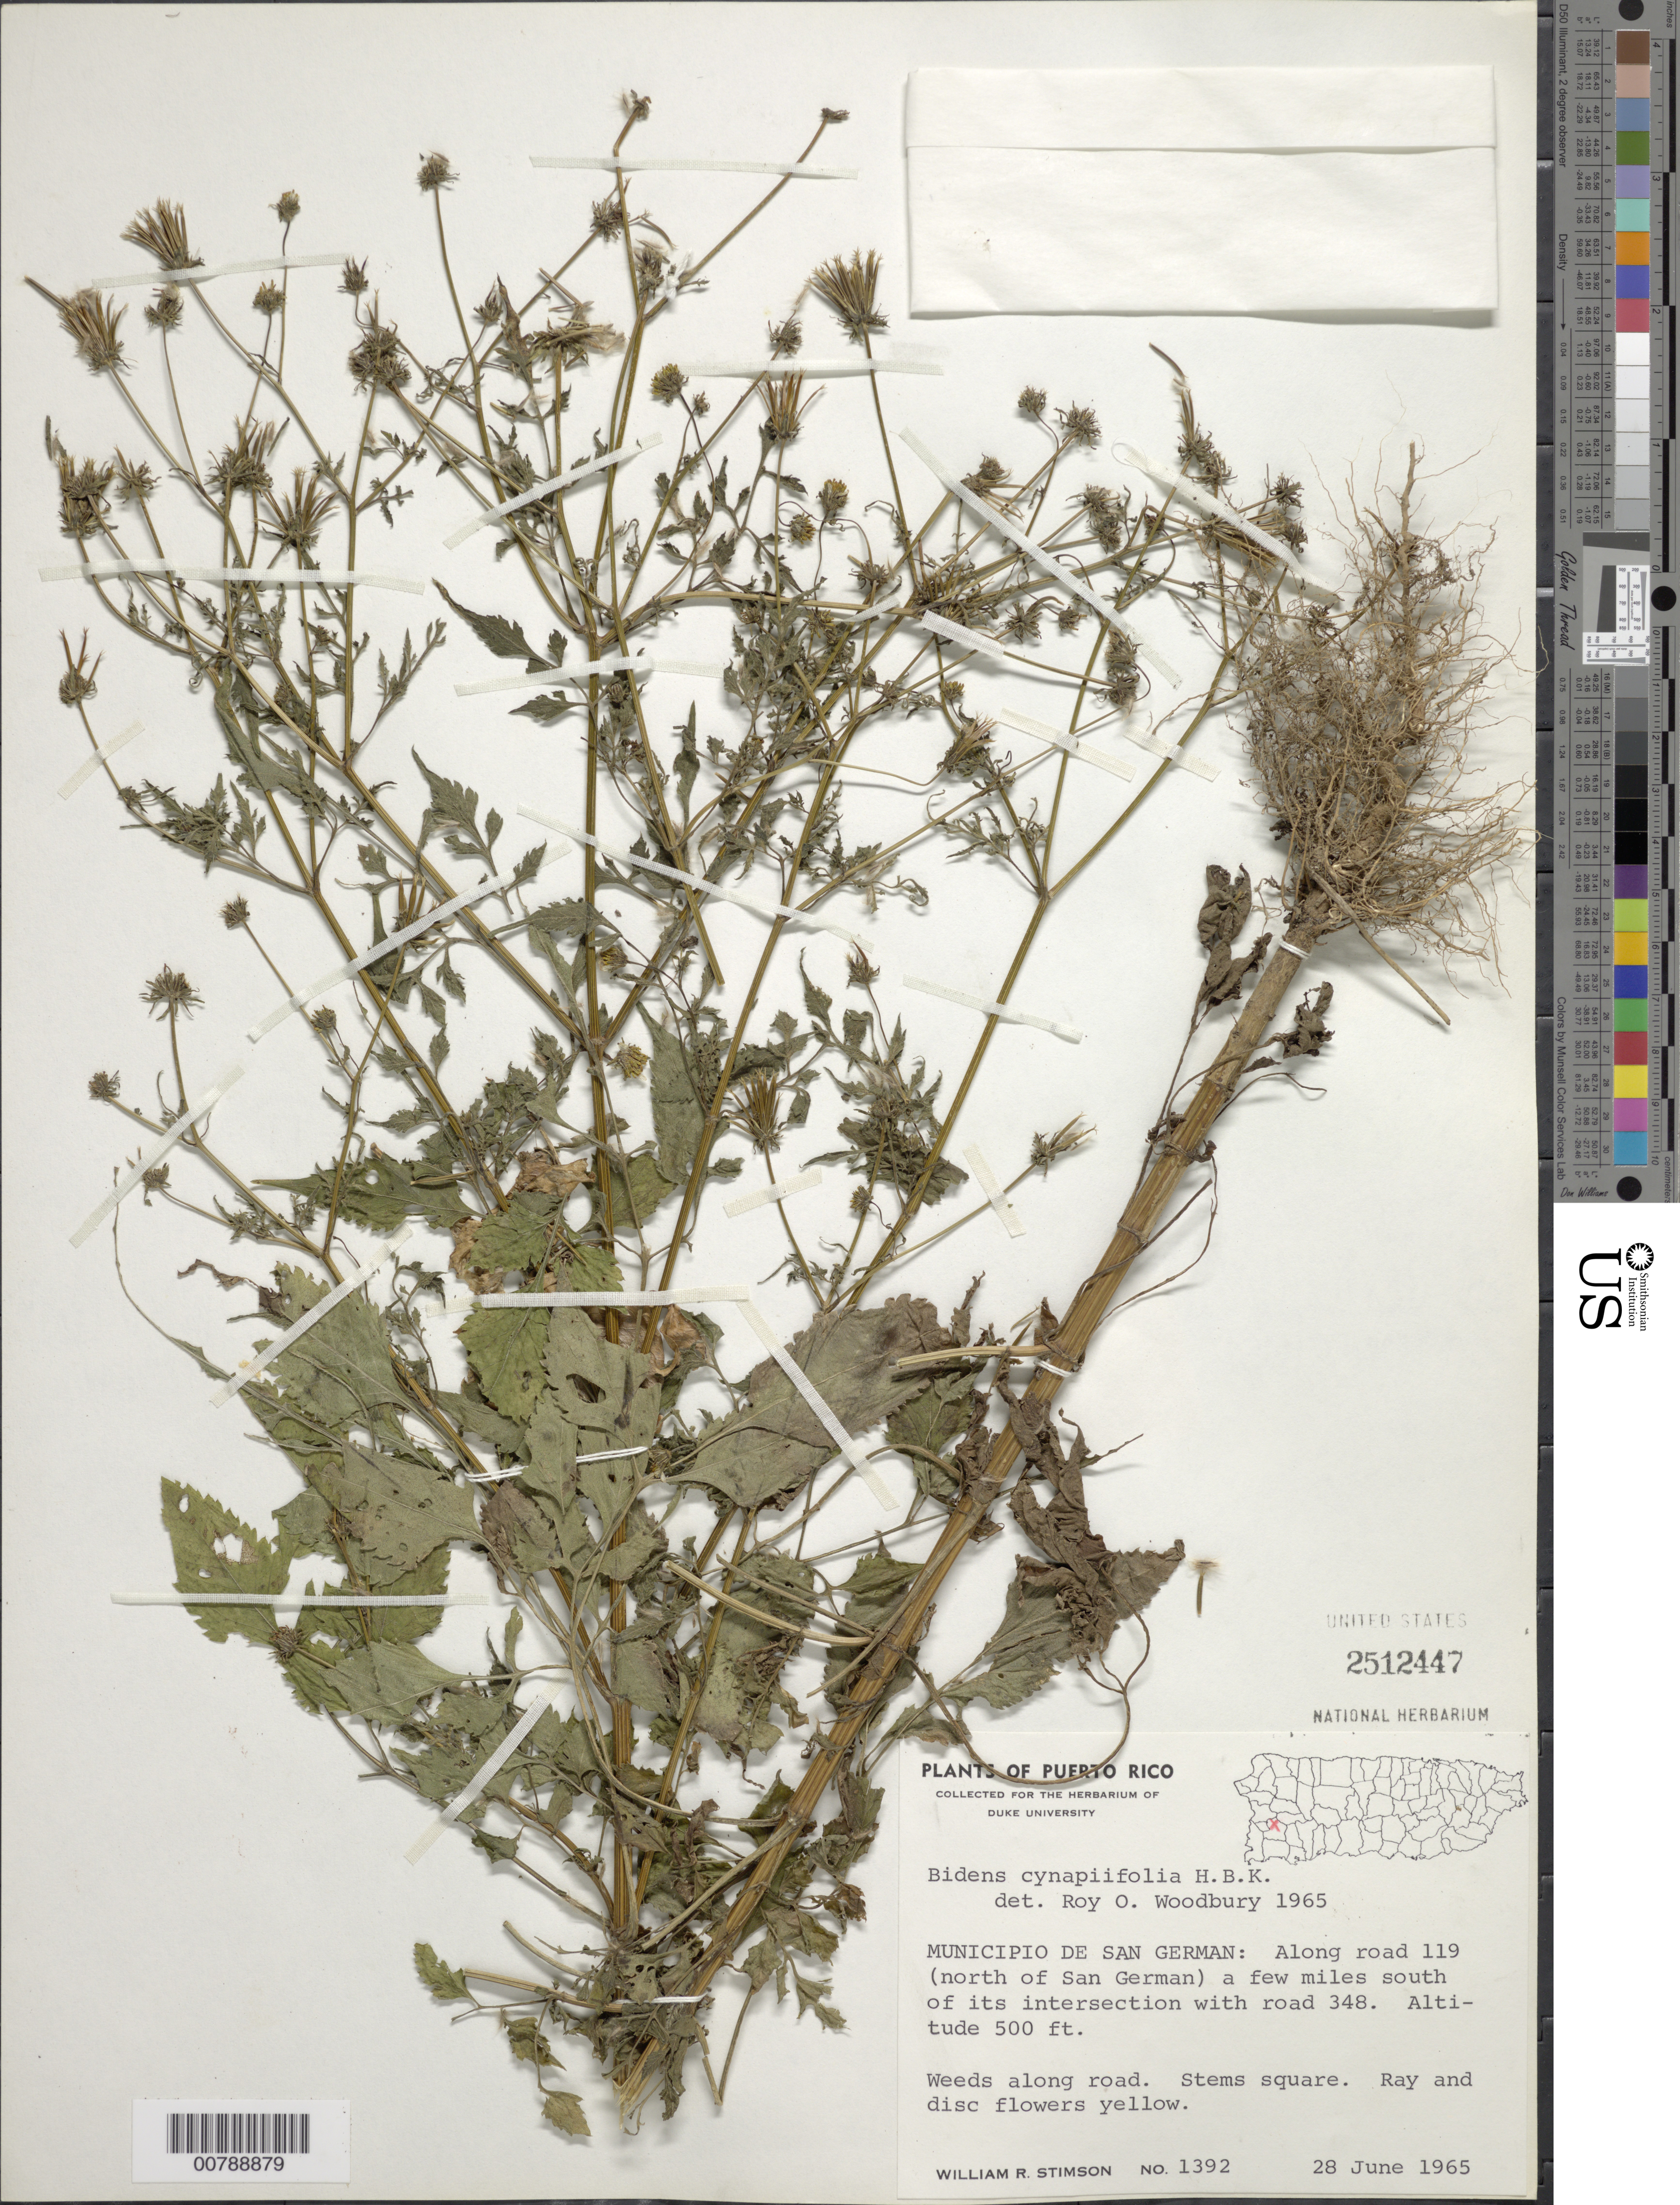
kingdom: Plantae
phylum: Tracheophyta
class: Magnoliopsida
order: Asterales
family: Asteraceae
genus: Bidens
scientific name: Bidens cynapiifolia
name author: Kunth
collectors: W. R. Stimson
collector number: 1392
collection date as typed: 28 Jun 1965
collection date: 1965-06-28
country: Puerto Rico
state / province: San Germán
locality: Municipio de San German, along road 119 (north of San German) a few miles south of its intersection with road 348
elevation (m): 152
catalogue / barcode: US 2512447